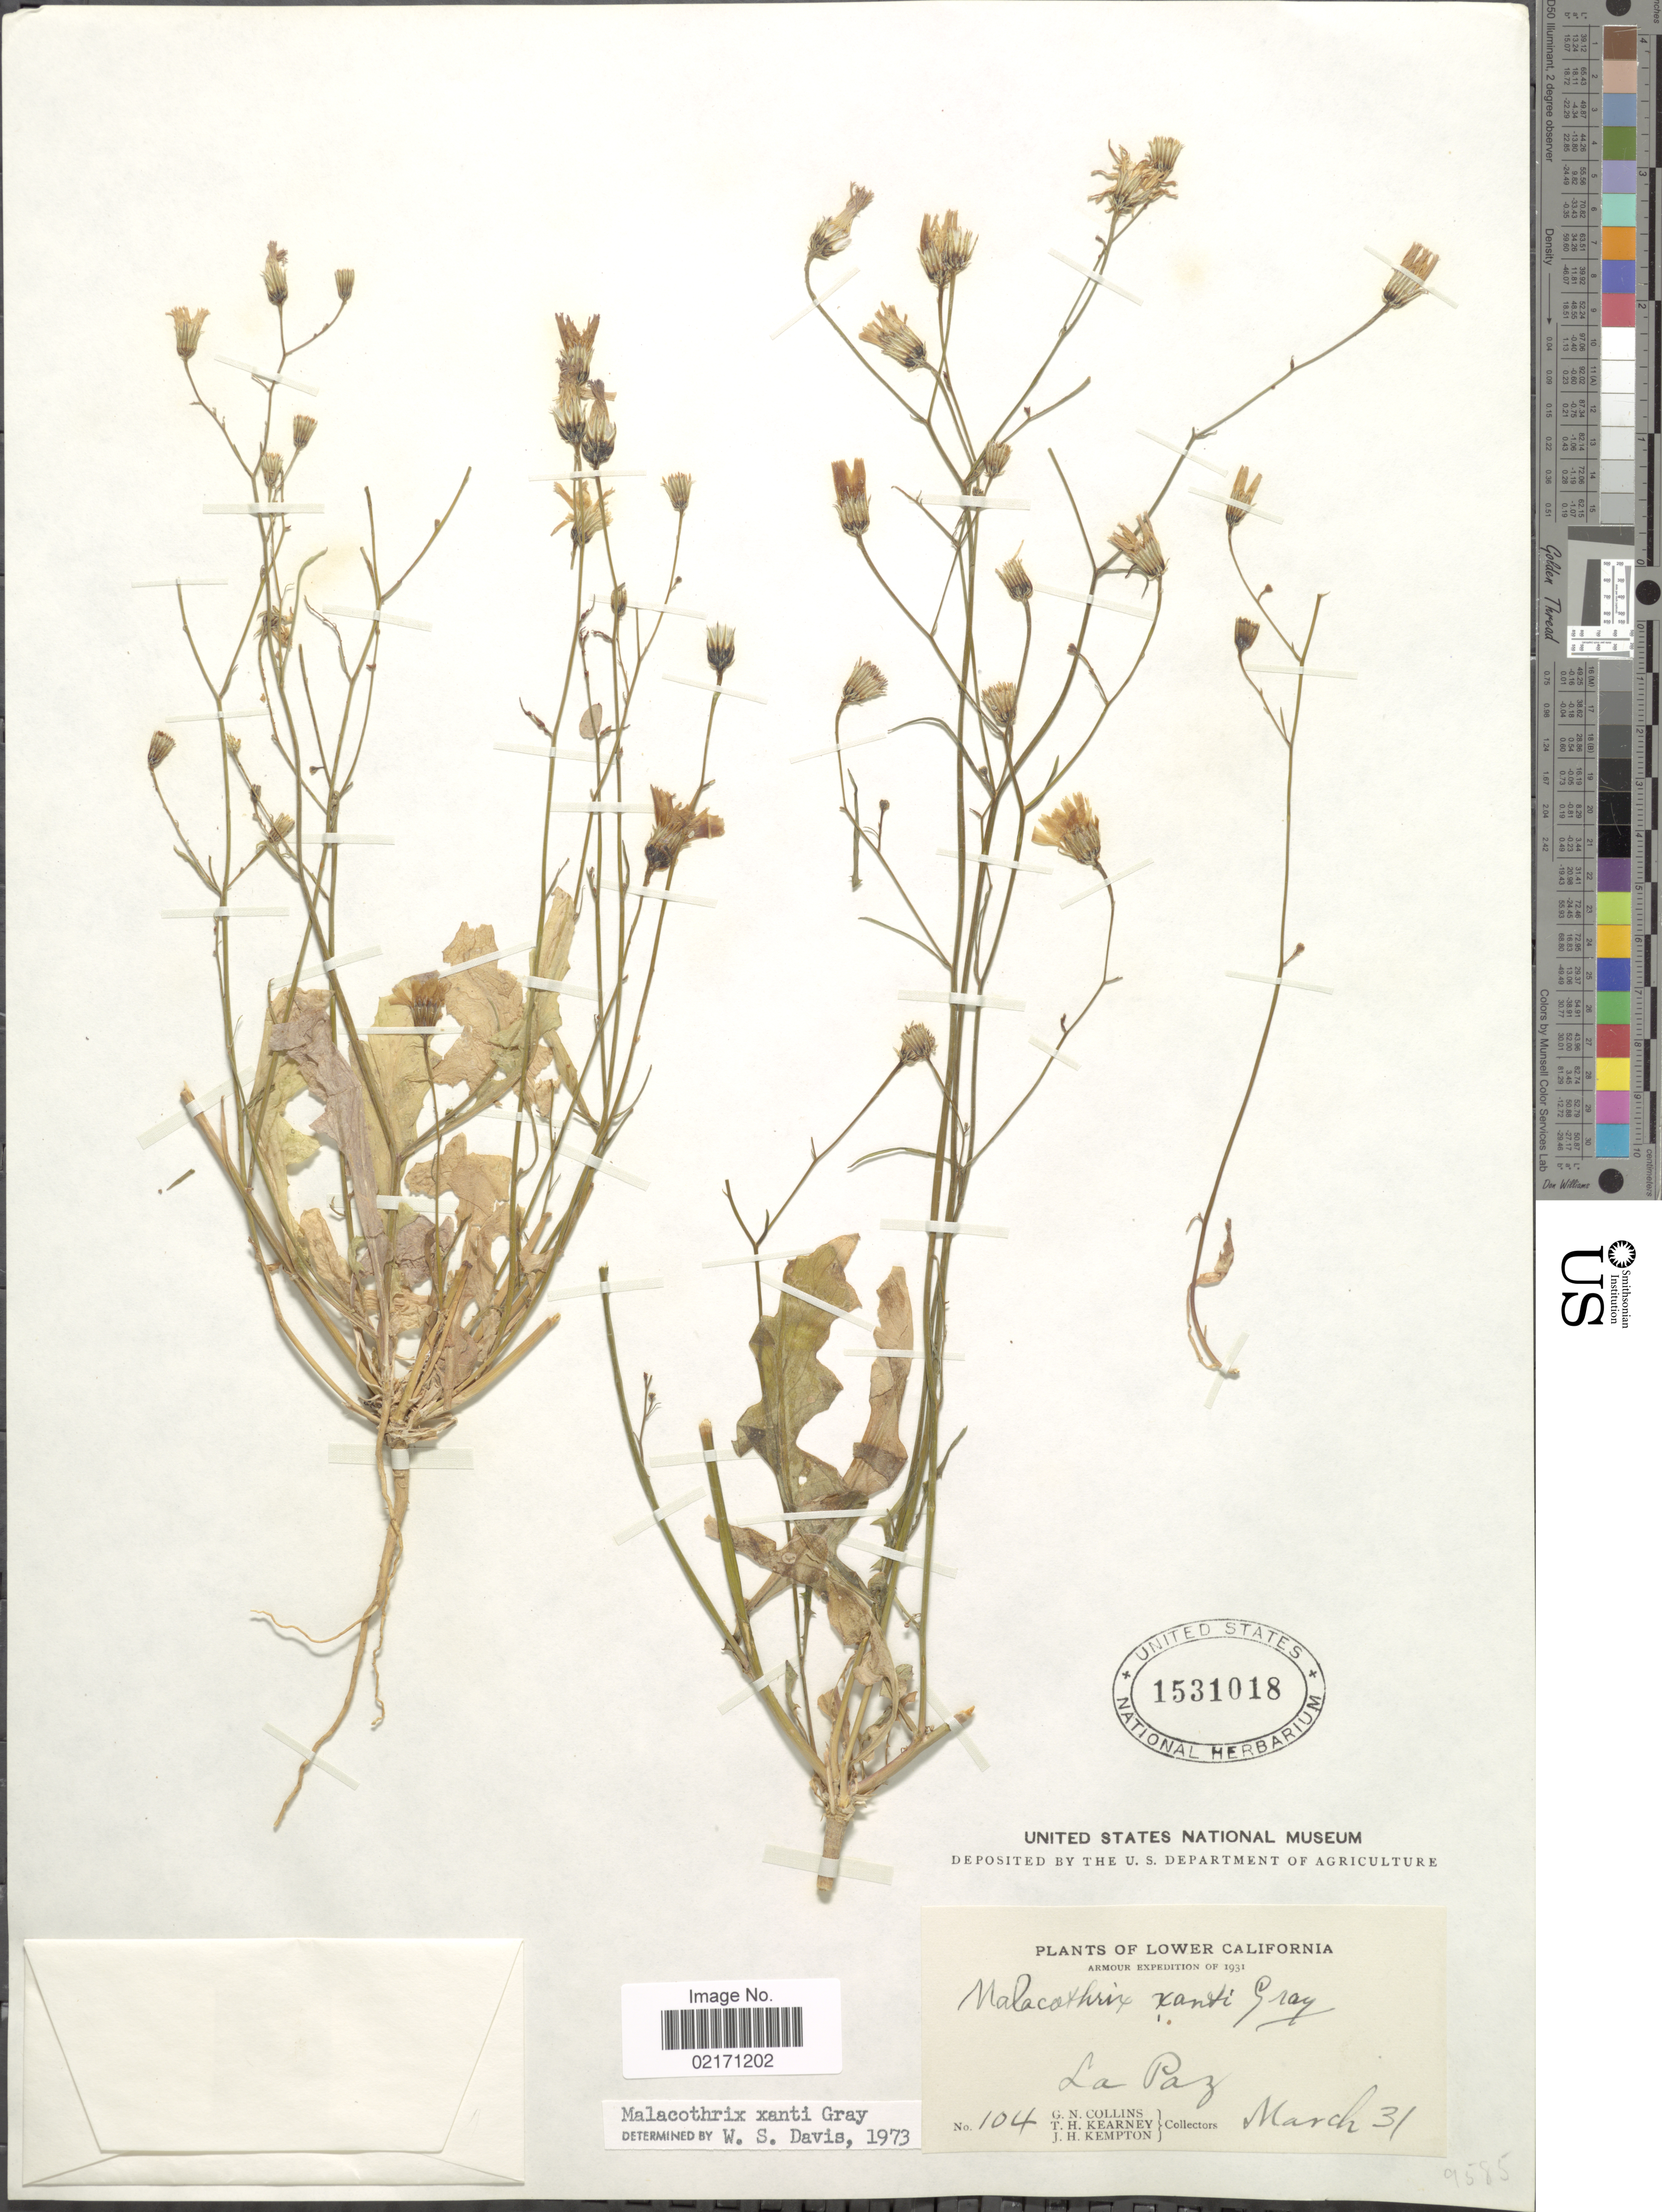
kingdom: Plantae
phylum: Tracheophyta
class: Magnoliopsida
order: Asterales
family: Asteraceae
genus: Malacothrix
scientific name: Malacothrix xantii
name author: A. Gray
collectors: G. Collins, T. H. Kearney & J. H. Kempton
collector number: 104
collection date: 1931-03-31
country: Mexico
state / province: Baja California Sur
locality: Lower California. La Paz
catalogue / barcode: US 1531018